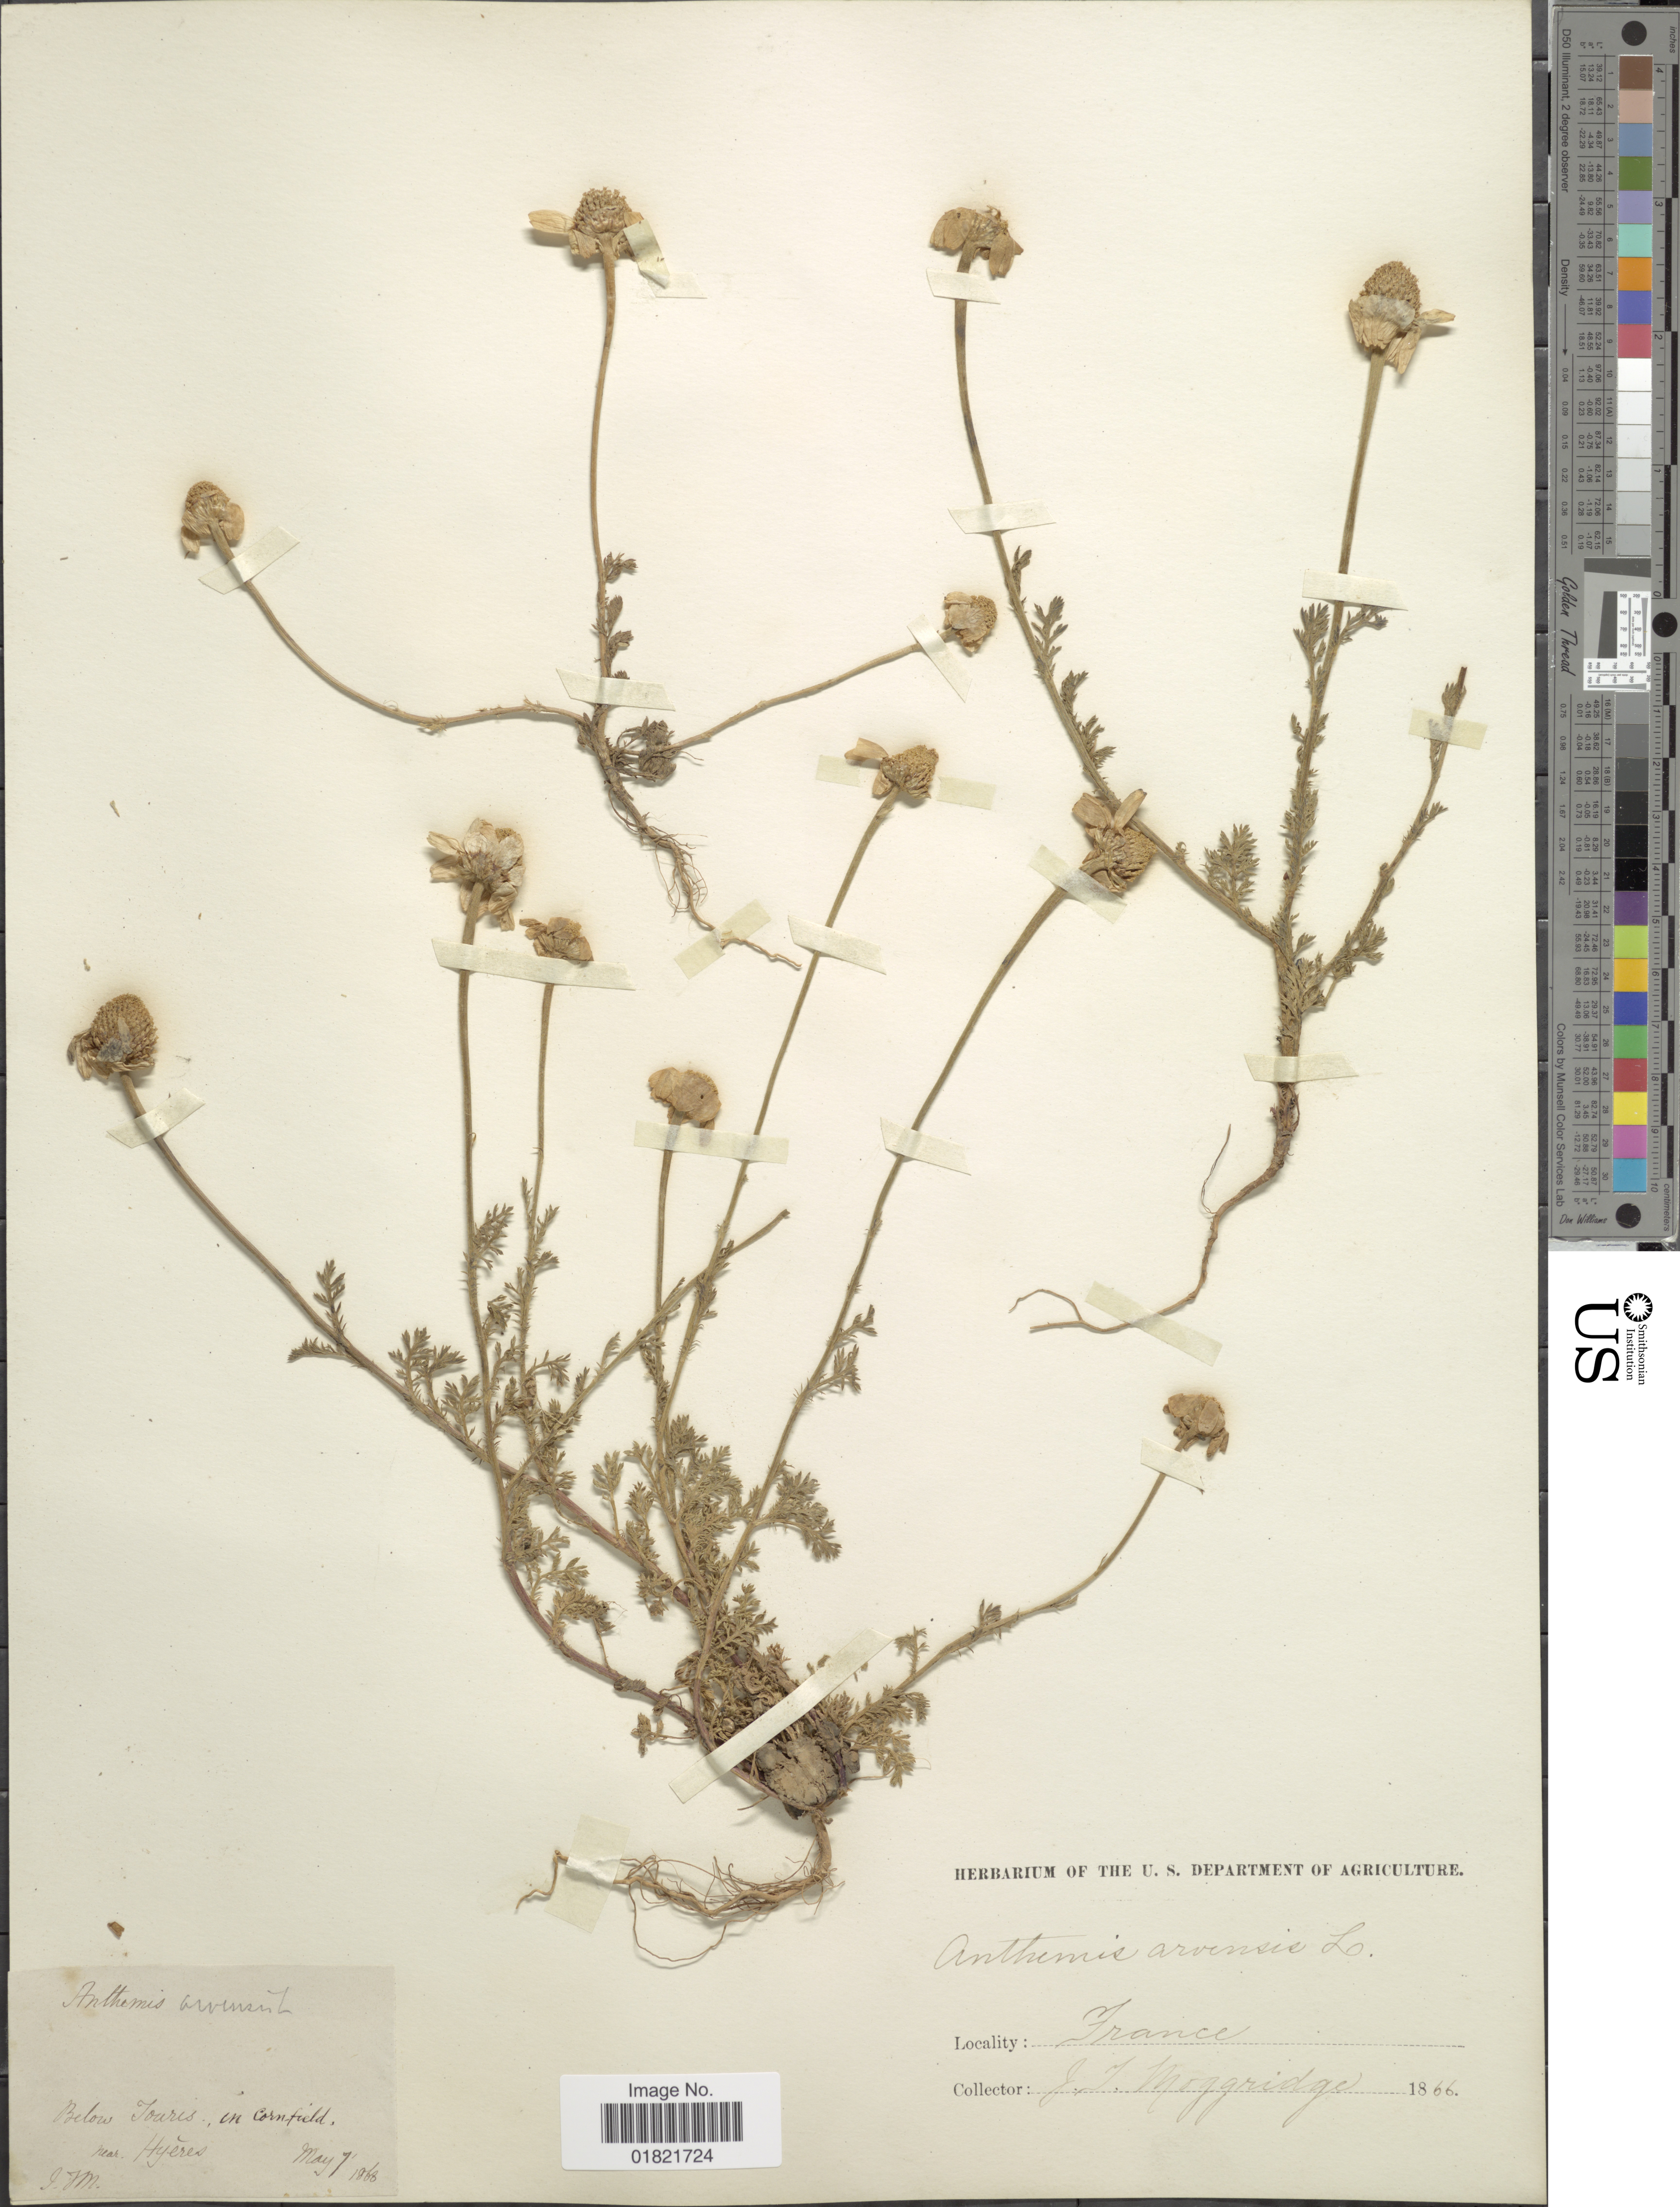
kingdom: Plantae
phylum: Tracheophyta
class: Magnoliopsida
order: Asterales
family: Asteraceae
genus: Anthemis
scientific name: Anthemis arvensis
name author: L.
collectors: J. T. Moggridge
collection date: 1866-05-07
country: France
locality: Below Touris, in cornfield near Hyeres [interpreted]